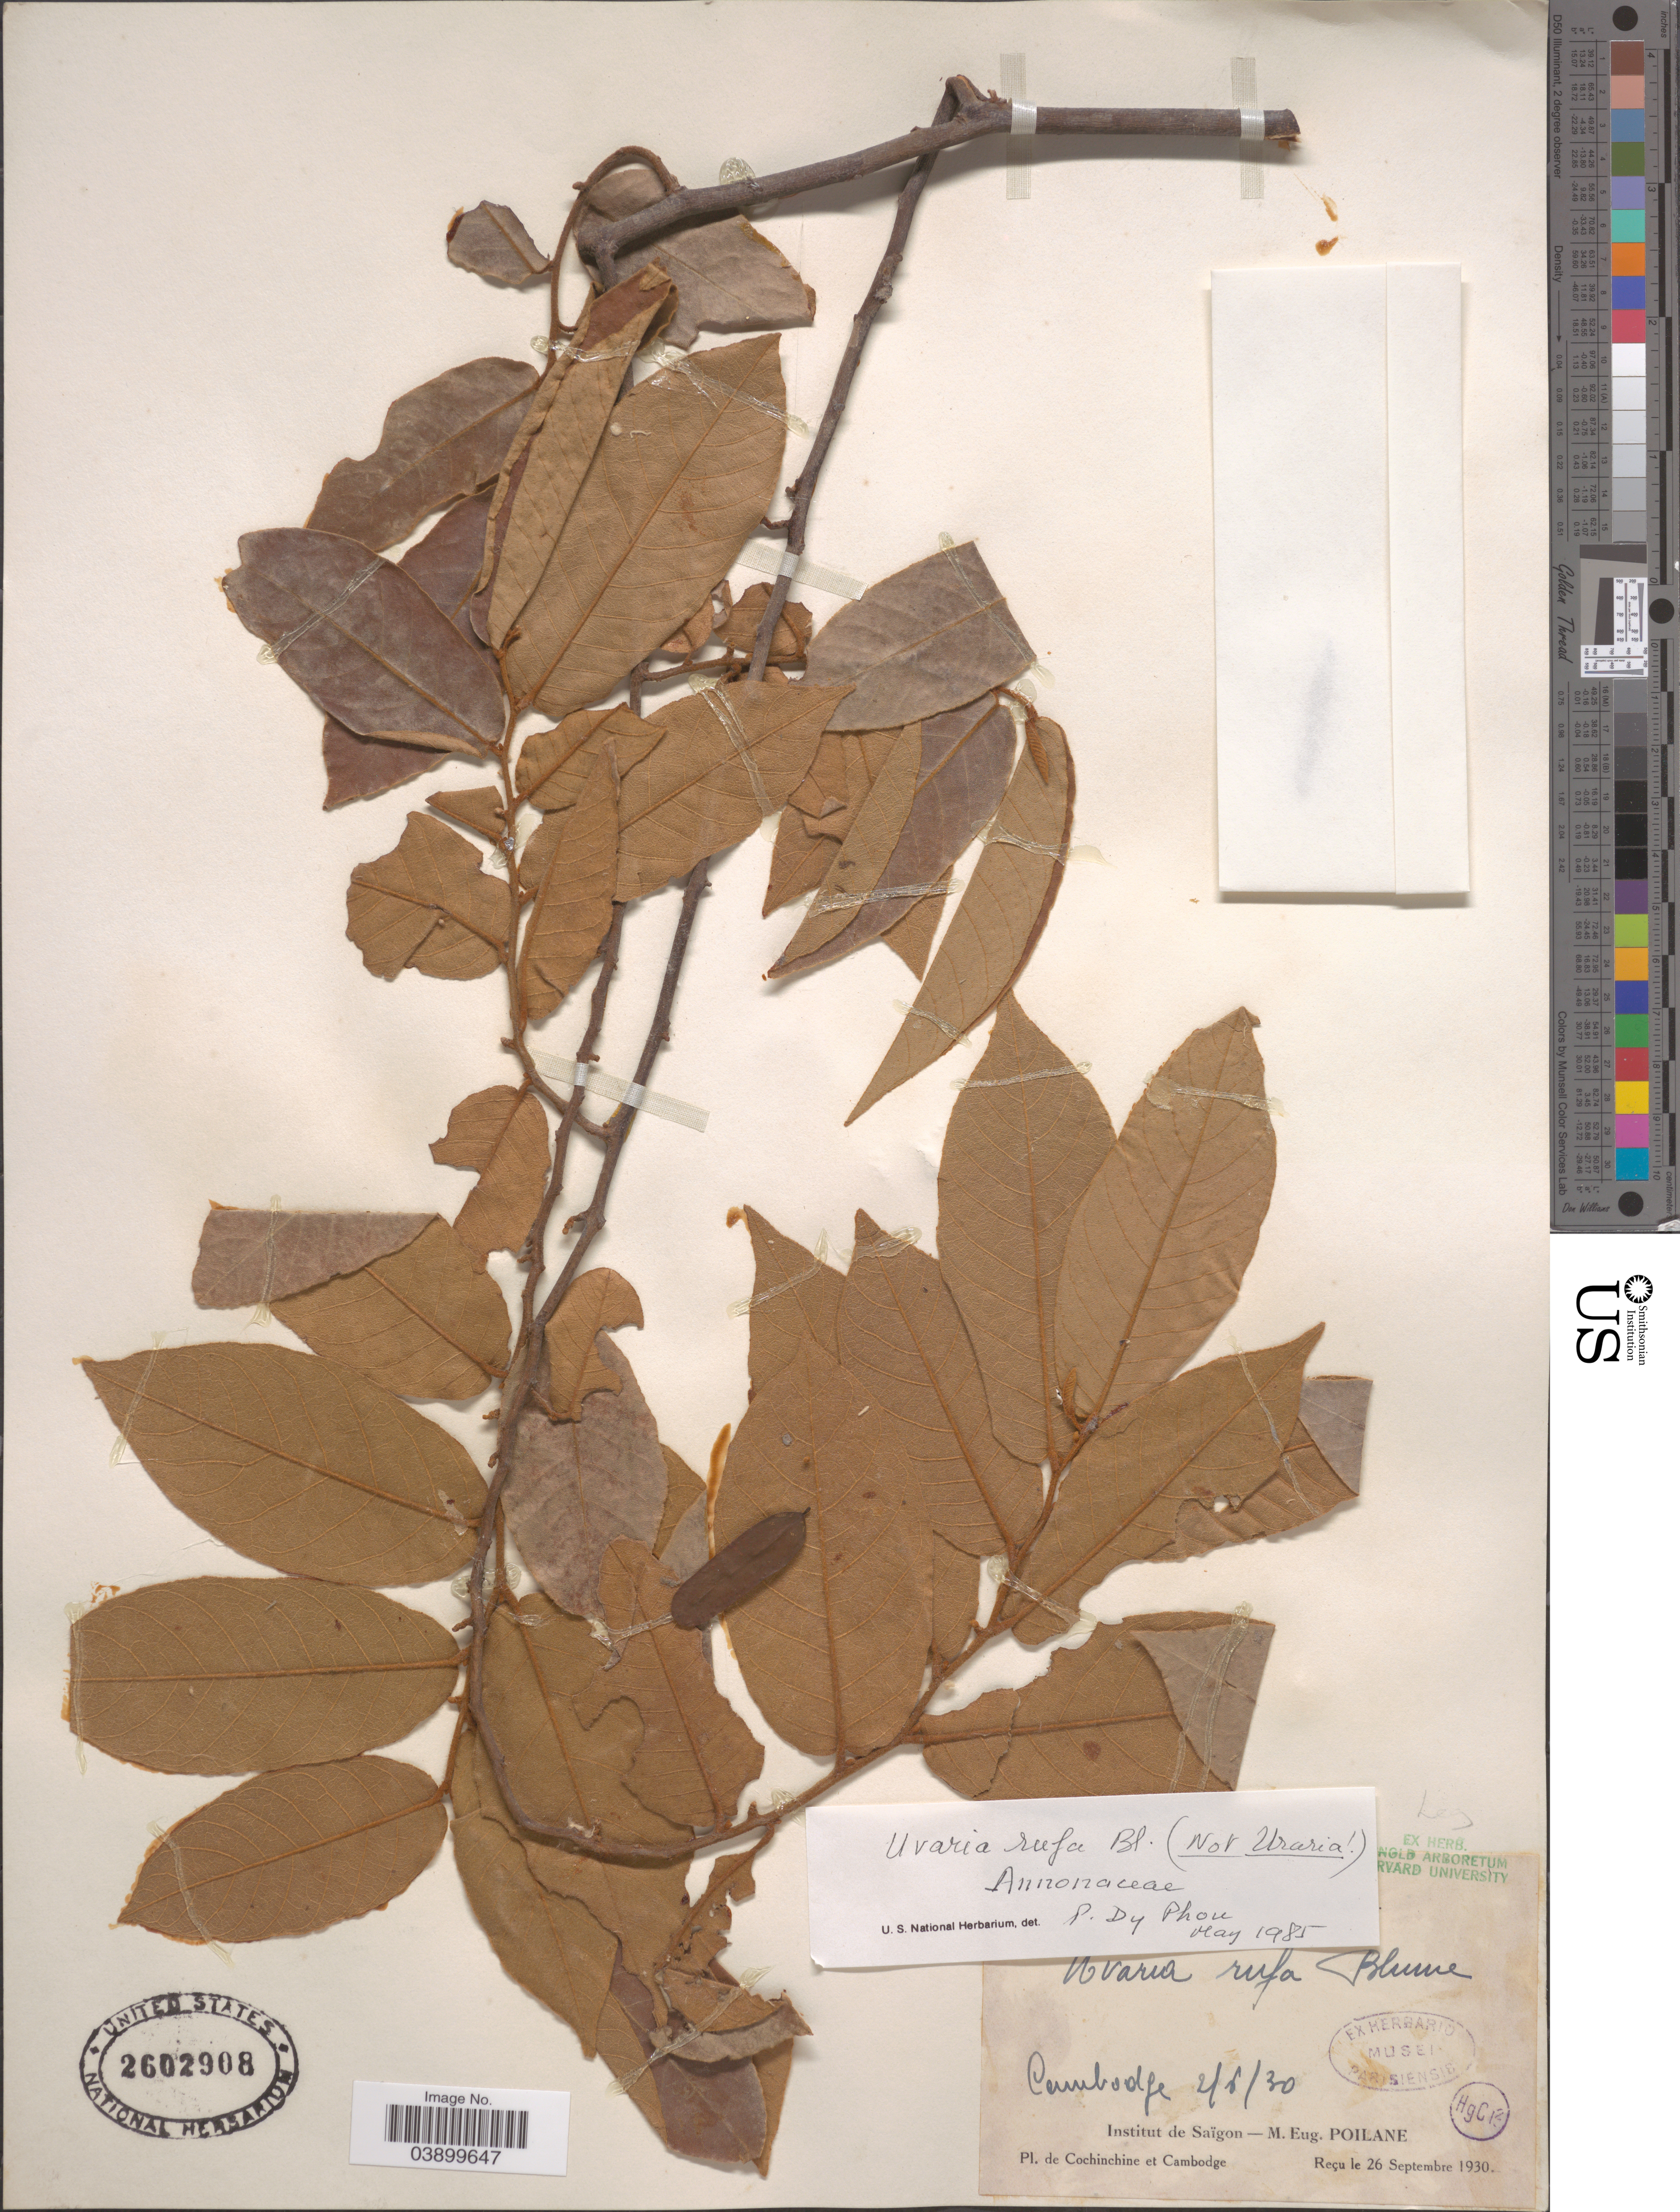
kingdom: Plantae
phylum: Tracheophyta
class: Magnoliopsida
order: Magnoliales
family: Annonaceae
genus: Uvaria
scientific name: Uvaria rufa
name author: Blume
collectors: M. Poilane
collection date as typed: Transcribed d/m/y: 2/6/30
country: Cambodia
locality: Cochinchine et Cambodge.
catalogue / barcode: US 2602908